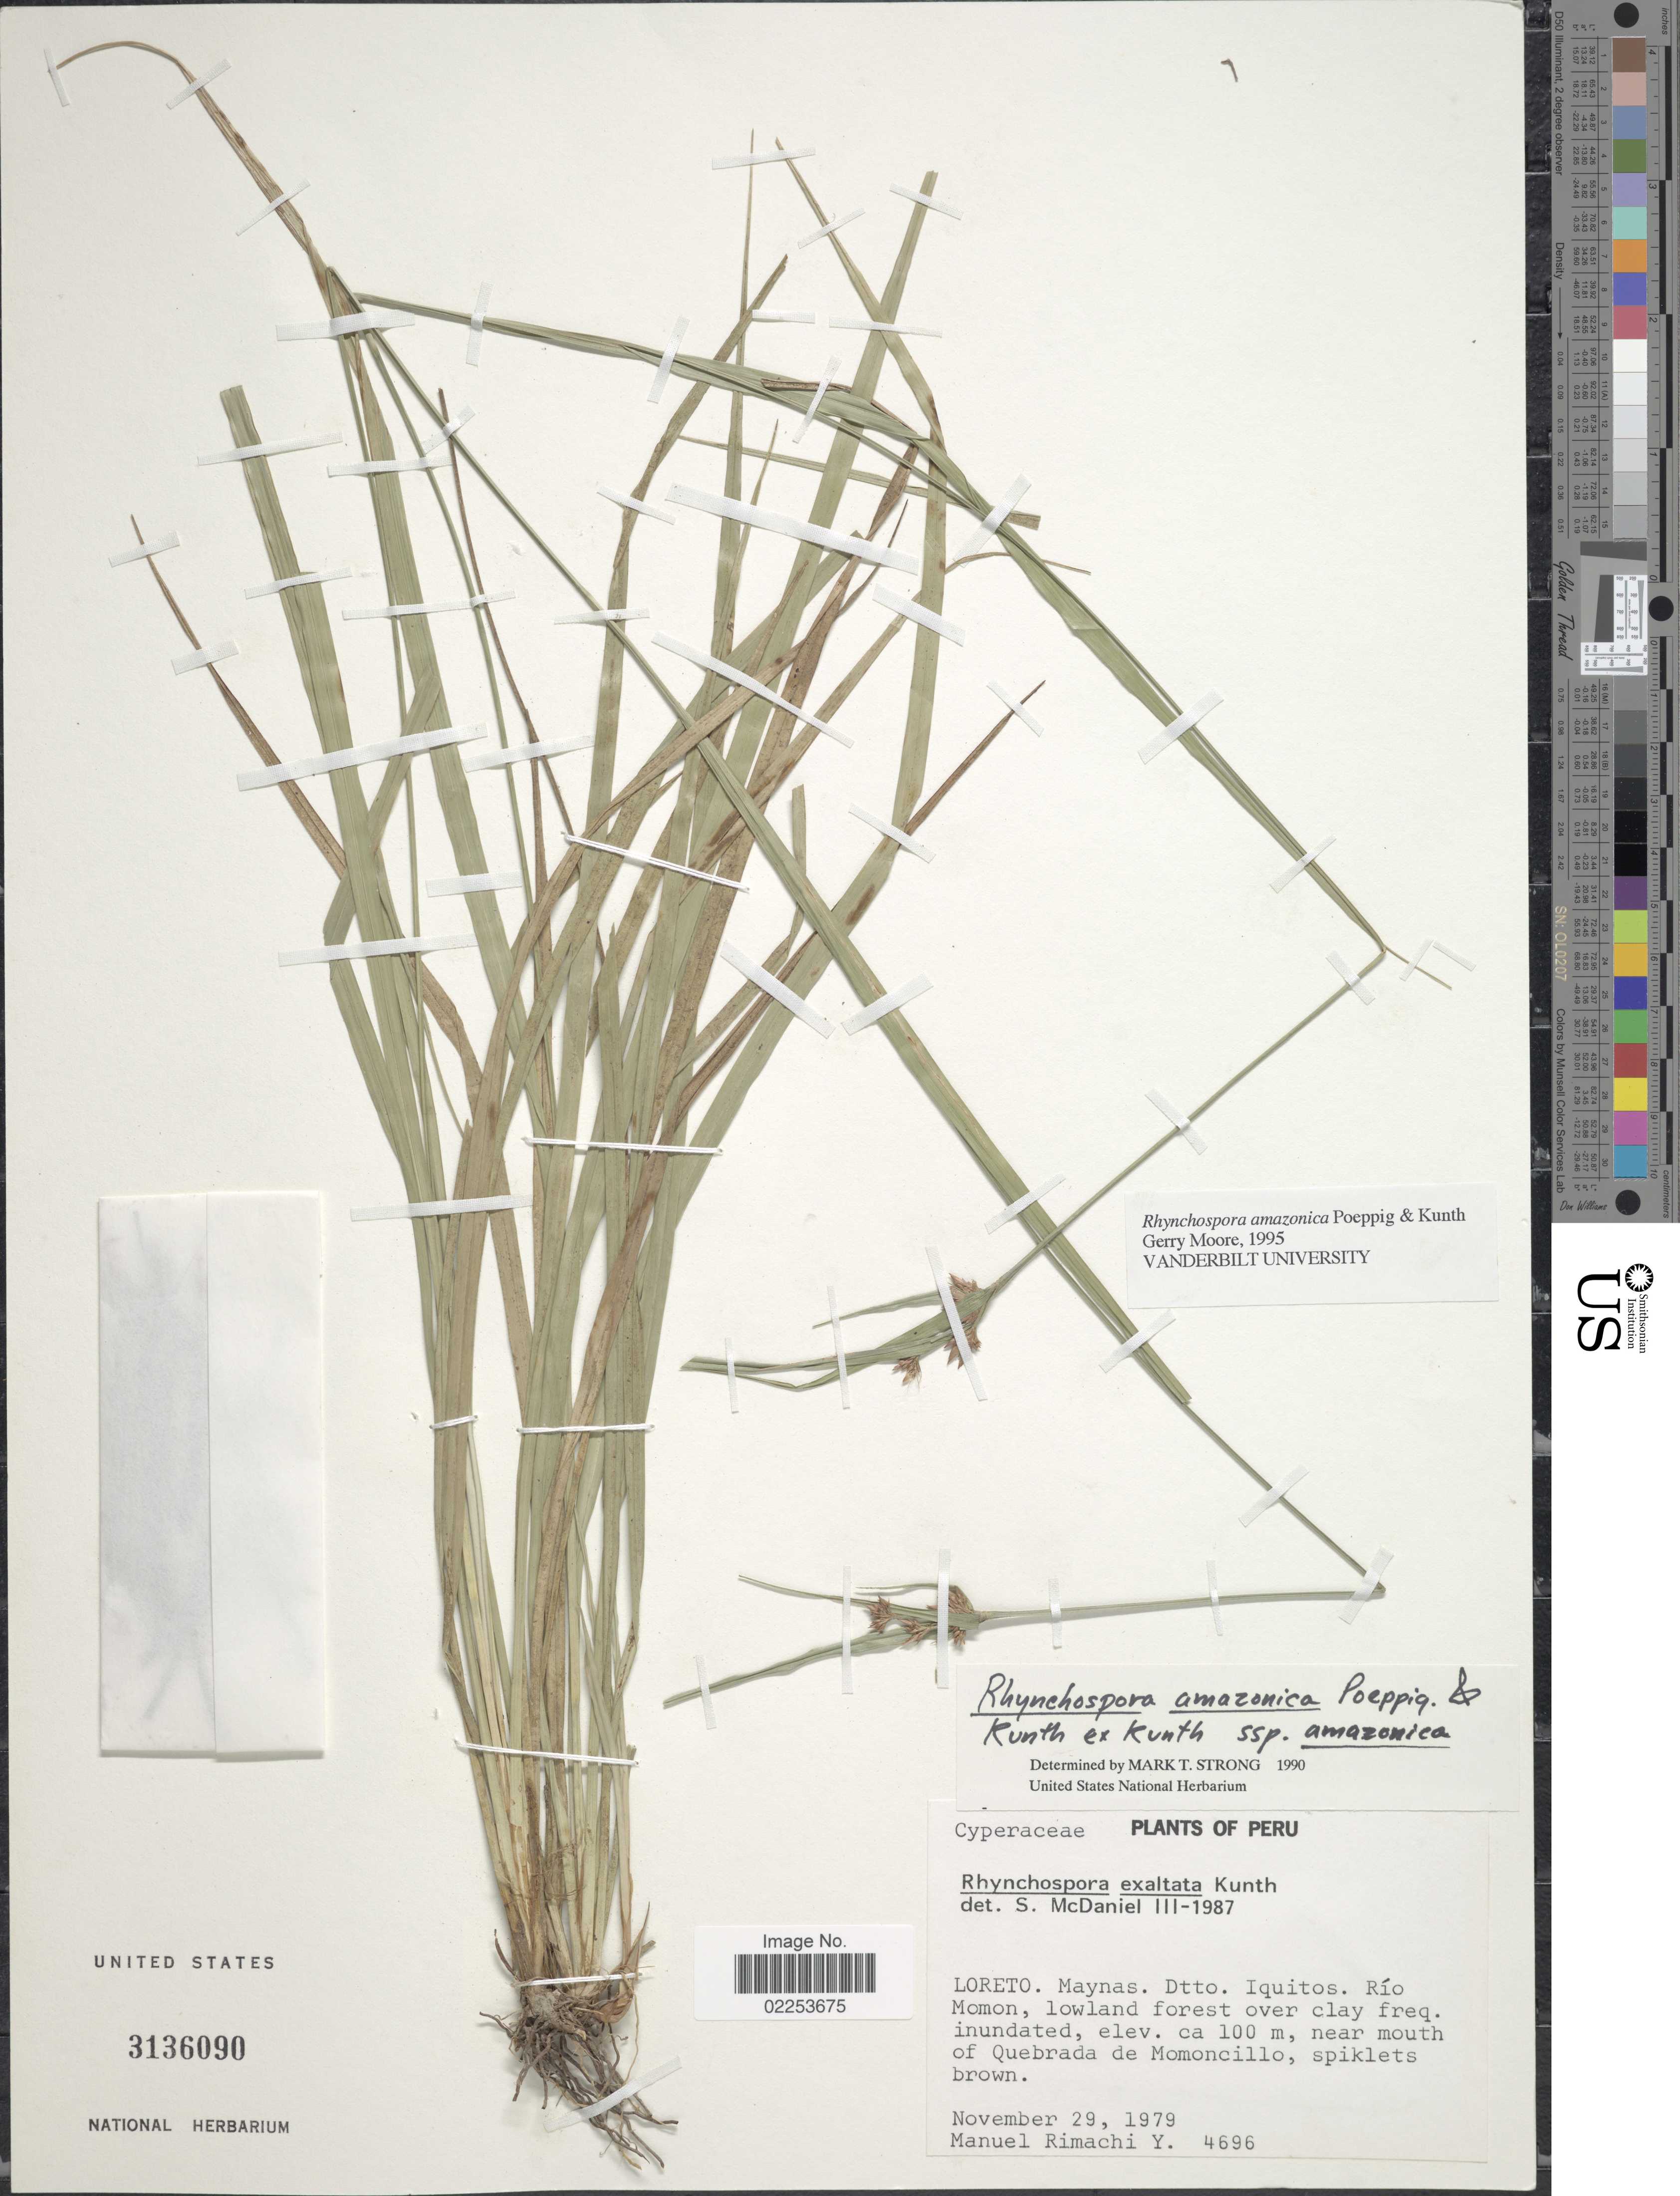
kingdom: Plantae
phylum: Tracheophyta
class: Liliopsida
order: Poales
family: Cyperaceae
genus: Rhynchospora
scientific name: Rhynchospora amazonica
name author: Poepp. & Kunth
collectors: M. Rimachi Y.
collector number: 4696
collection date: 1979-11-29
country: Peru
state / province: Loreto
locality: Maynas. Dtto. Iquitos. Rio Momon , lowland forest over clay freq. inundated.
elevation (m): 100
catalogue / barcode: US 3136090